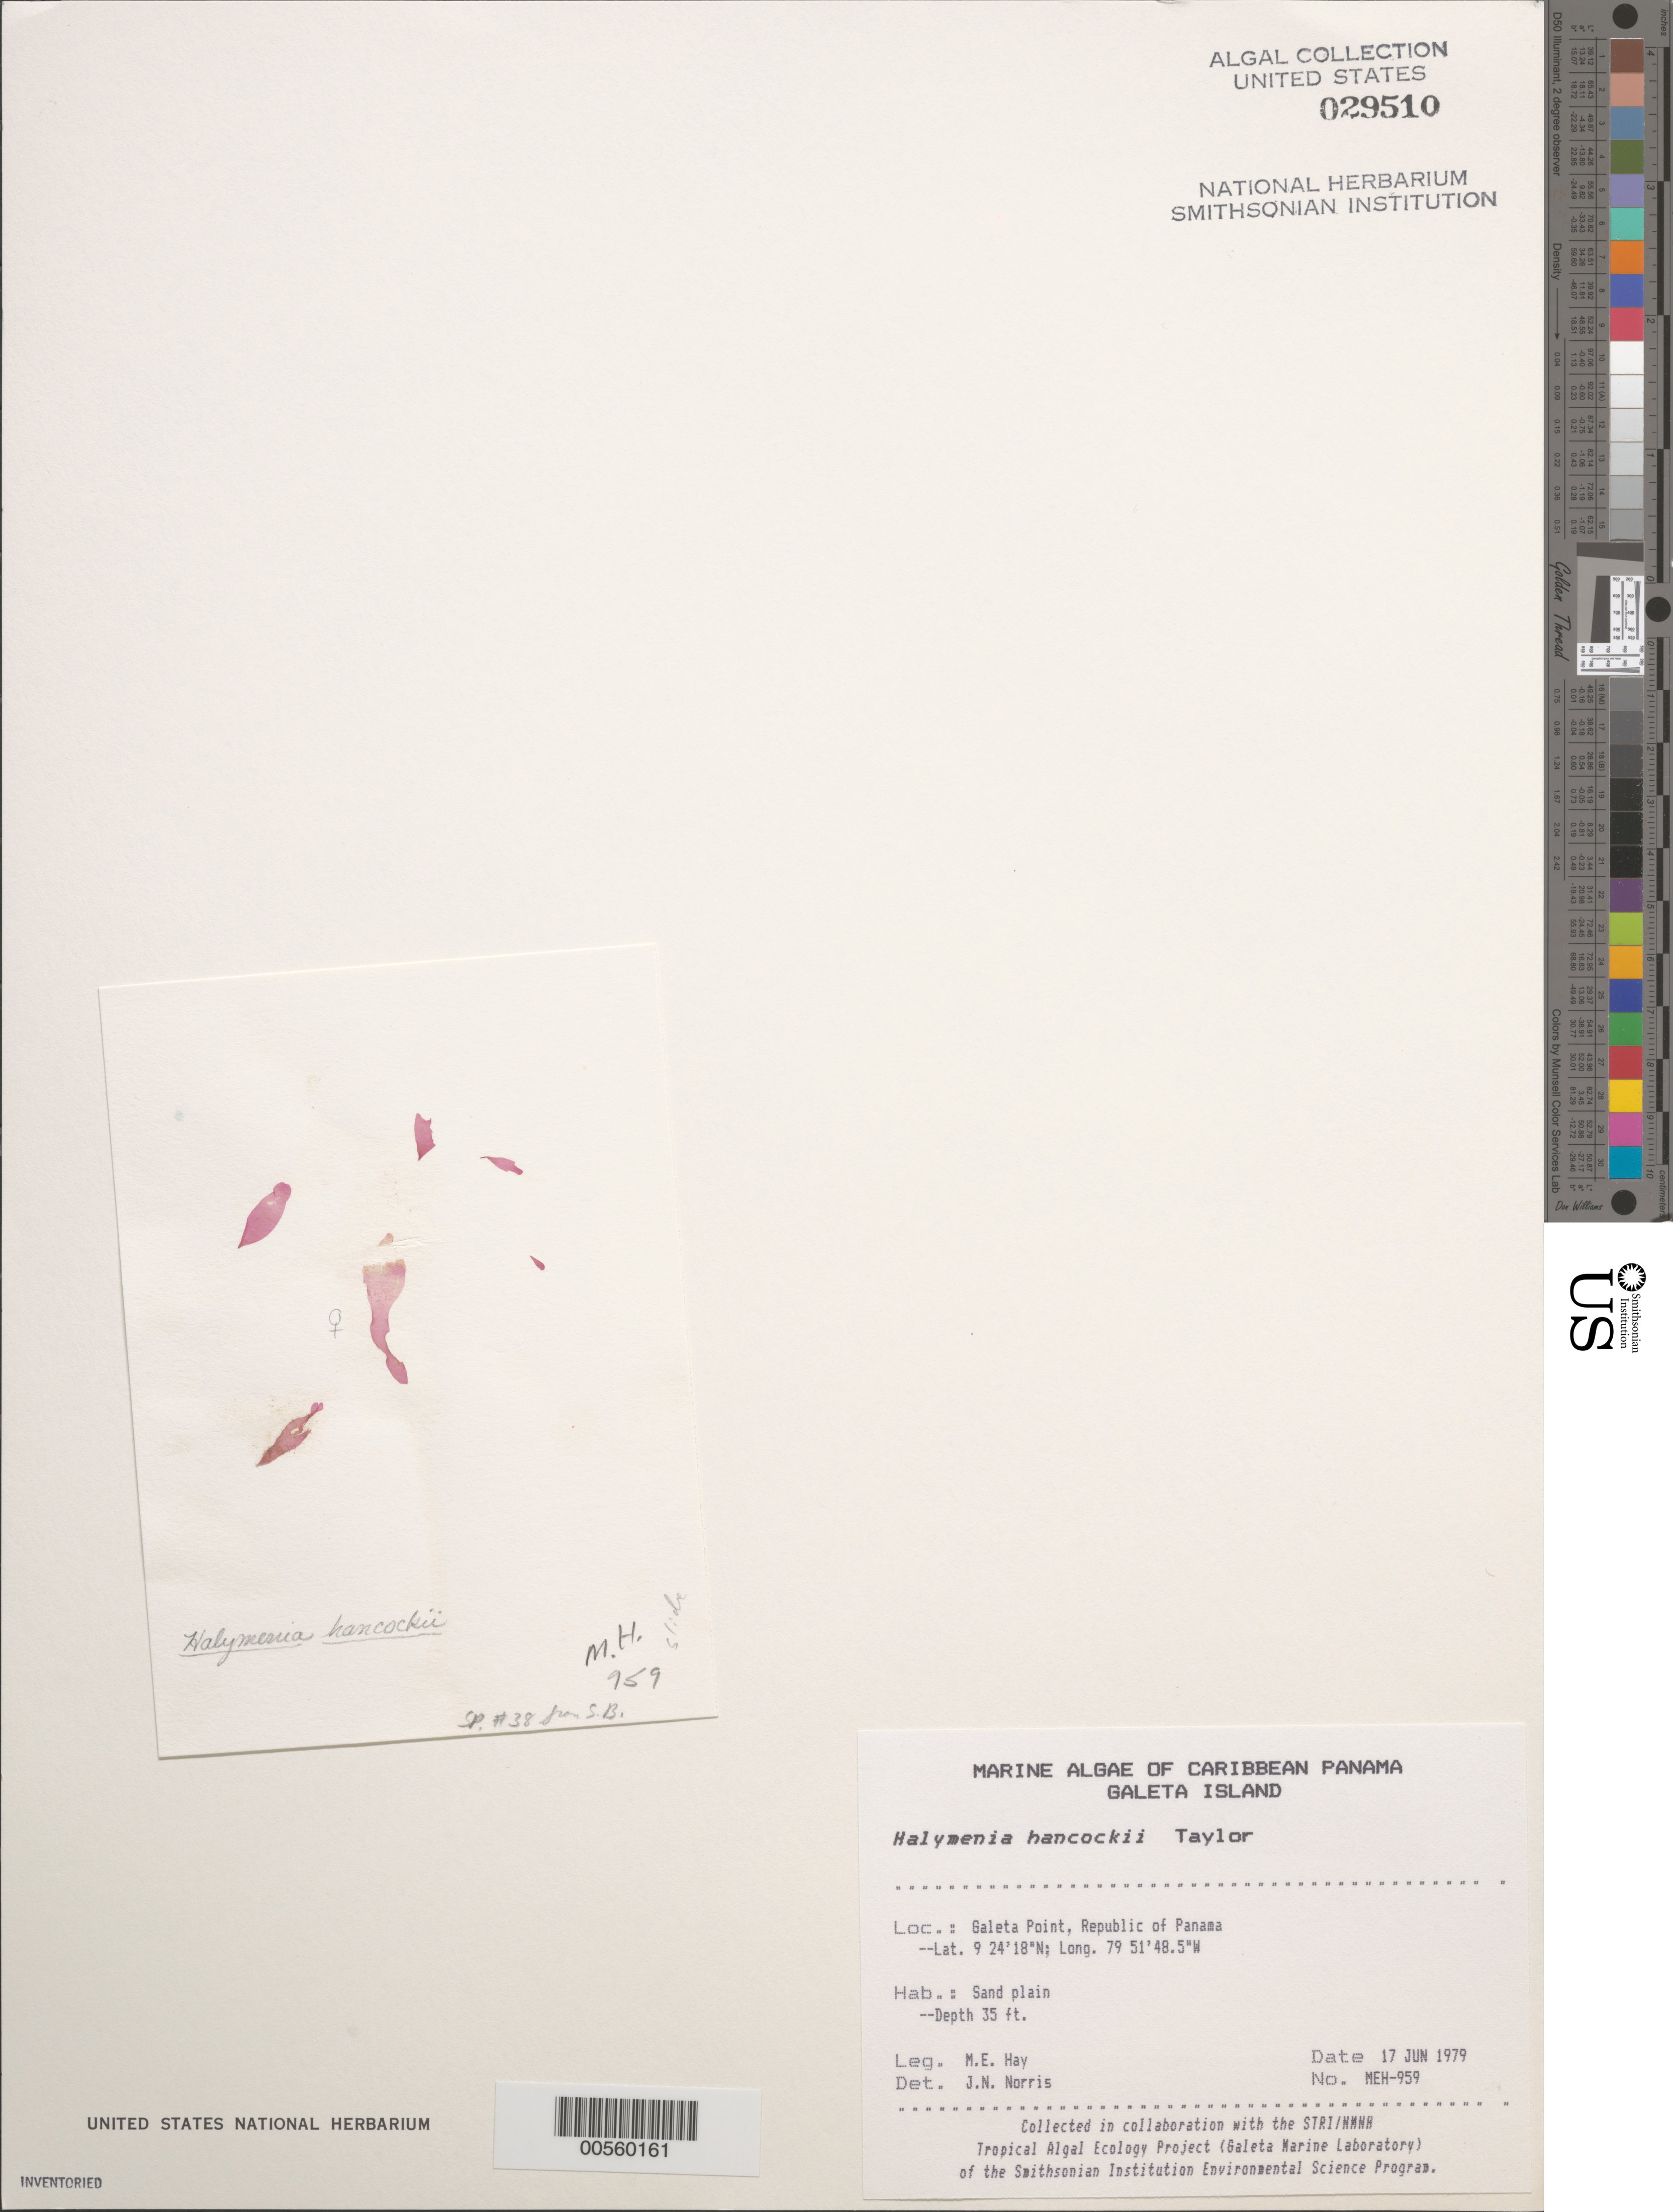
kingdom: Plantae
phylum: Rhodophyta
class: Florideophyceae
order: Halymeniales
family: Halymeniaceae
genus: Halymenia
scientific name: Halymenia hancockii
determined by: Norris, James N.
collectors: M. E. Hay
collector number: MEH-959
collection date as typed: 17 Jun 1979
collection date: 1979-06-17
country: Panama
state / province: Colón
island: Galeta Island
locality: Galeta Point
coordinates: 9 24' 18" N, 79 51' 48.5" W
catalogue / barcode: US 29510